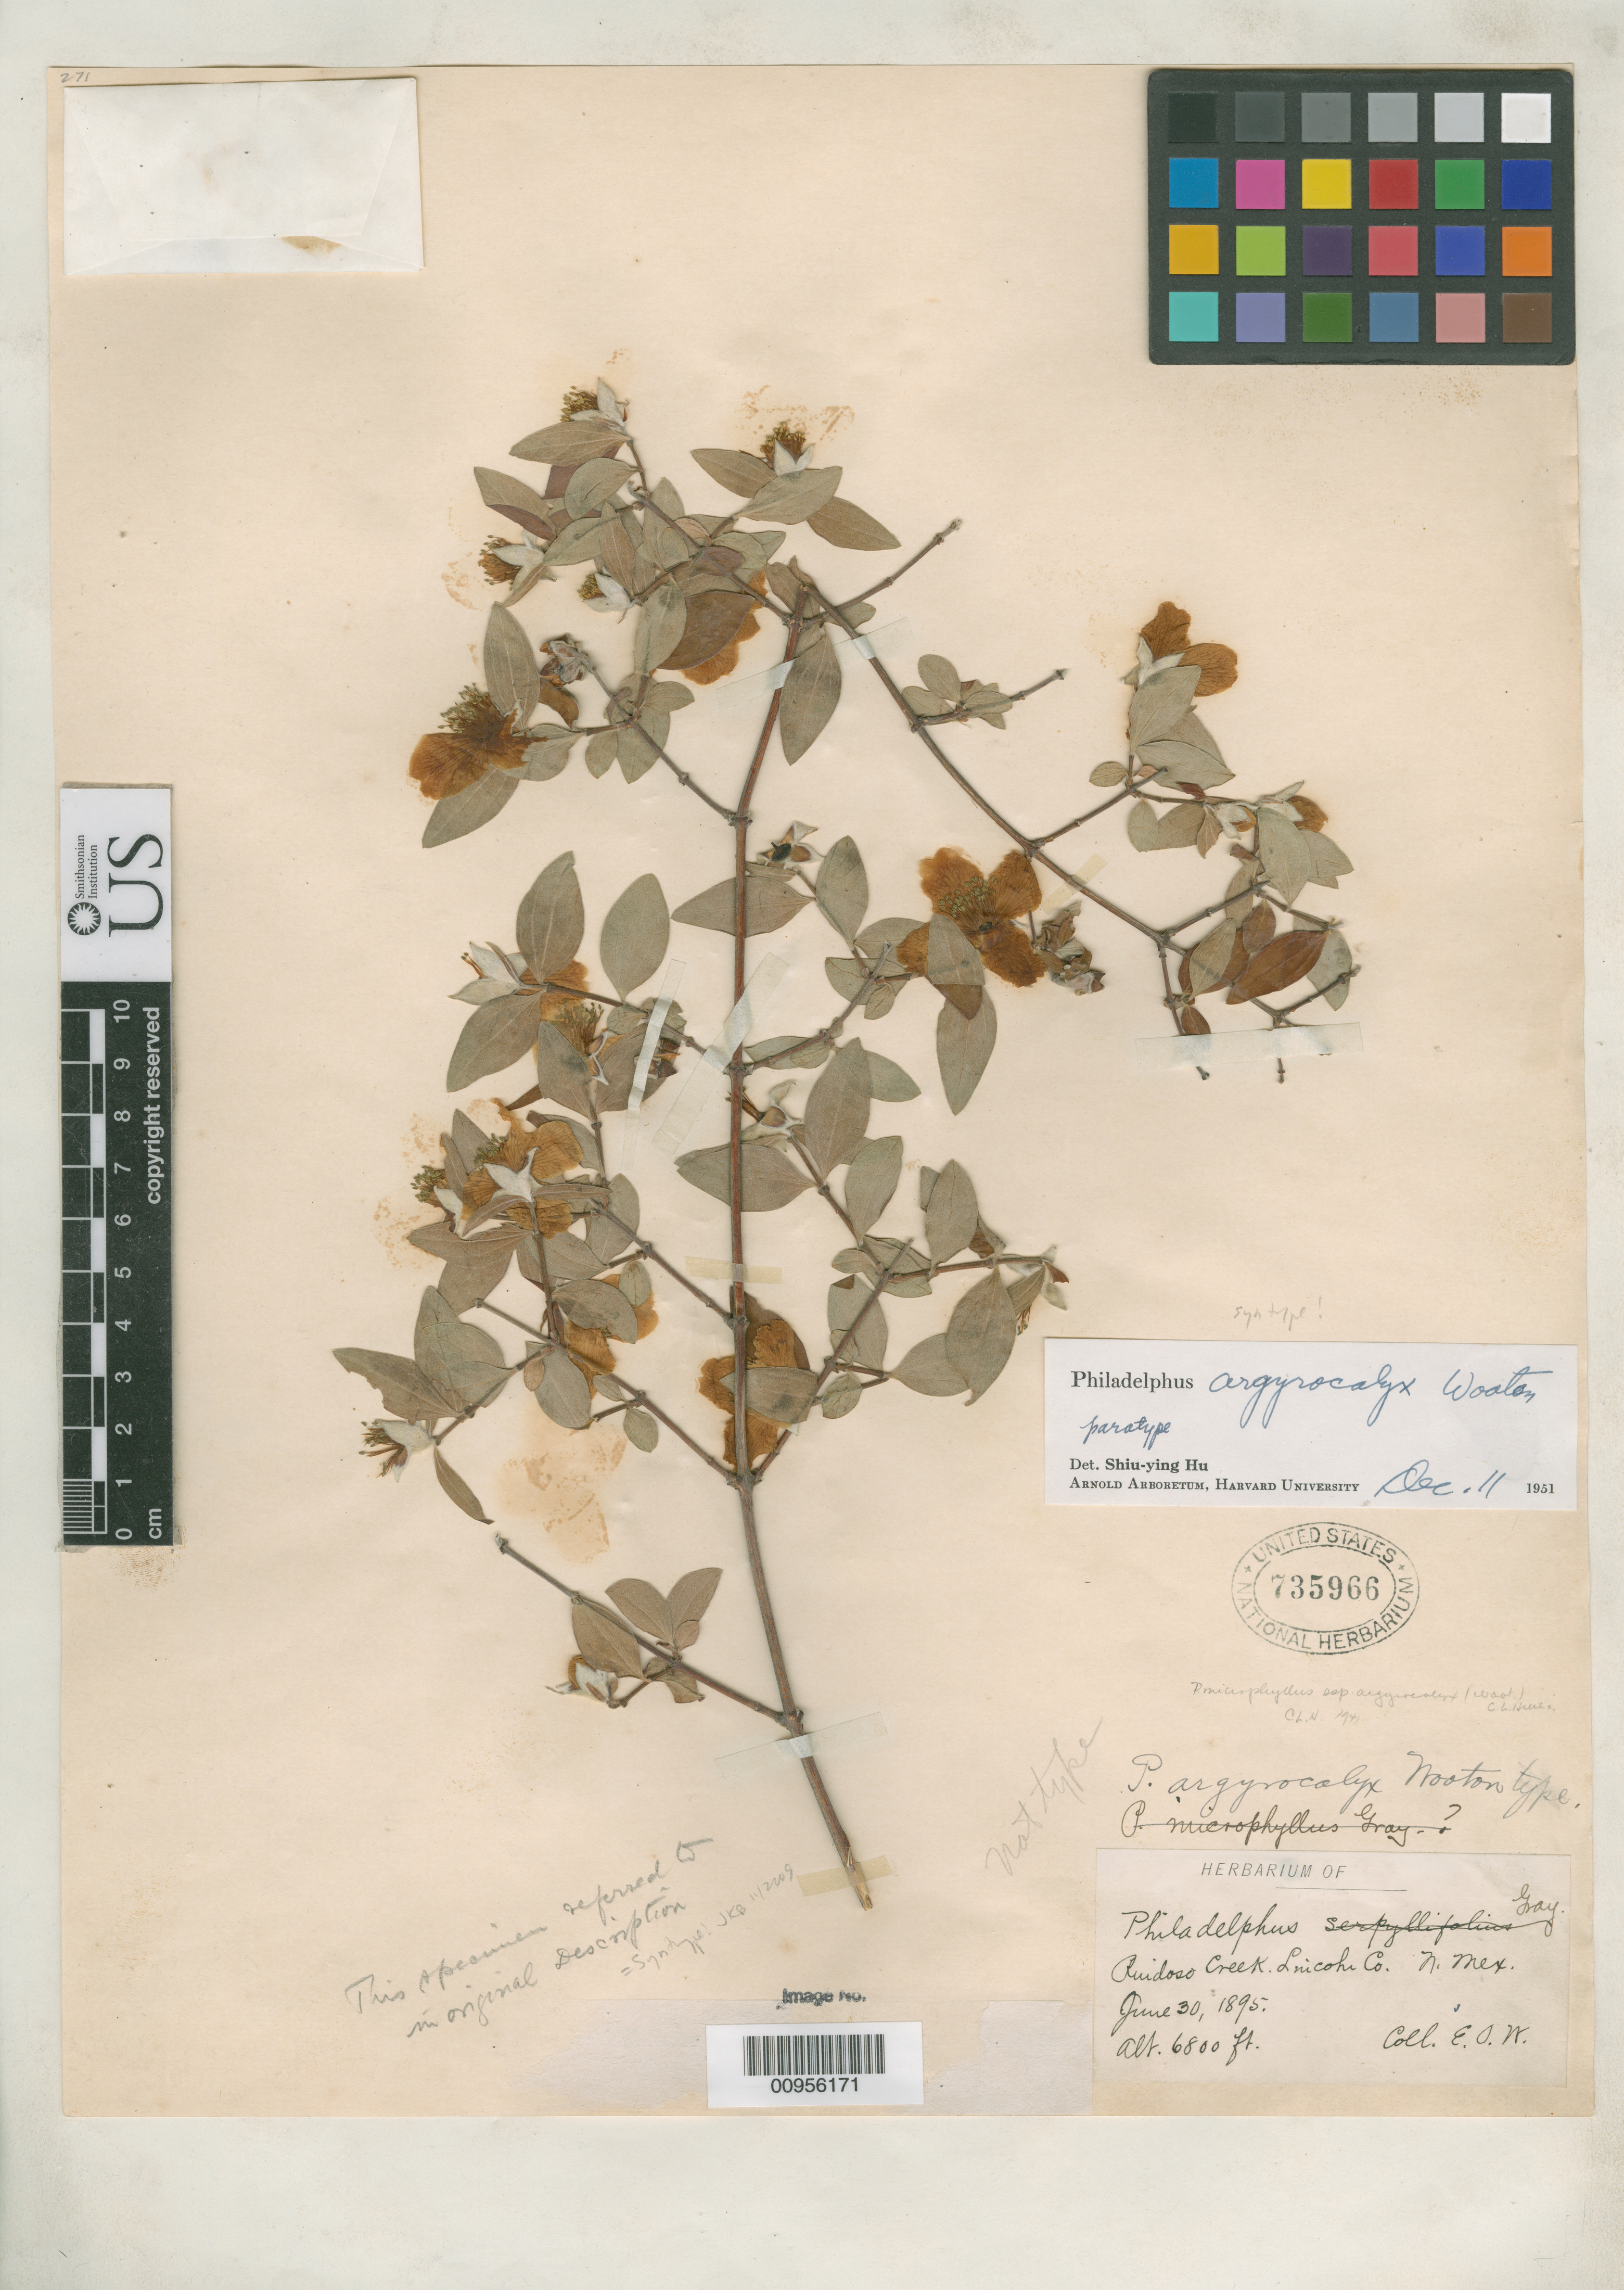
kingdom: Plantae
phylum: Tracheophyta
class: Magnoliopsida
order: Cornales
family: Hydrangeaceae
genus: Philadelphus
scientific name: Philadelphus argyrocalyx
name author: Wooton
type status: Syntype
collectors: E. O. Wooton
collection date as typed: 30 Jun 1895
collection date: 1895-06-30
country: United States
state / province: New Mexico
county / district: Lincoln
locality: Ruidoso Creek, Lincoln Co., N. Mex.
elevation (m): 2073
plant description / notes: One of several collections cited in protologue with no designation of type; lectotype collection is Wooton 524 (first-step lectotypification made by Wooton 1915, Fl. New Mexico 300; second step by Hu 1956, J. Arnold Arbor. 37: 21).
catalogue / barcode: US 735966